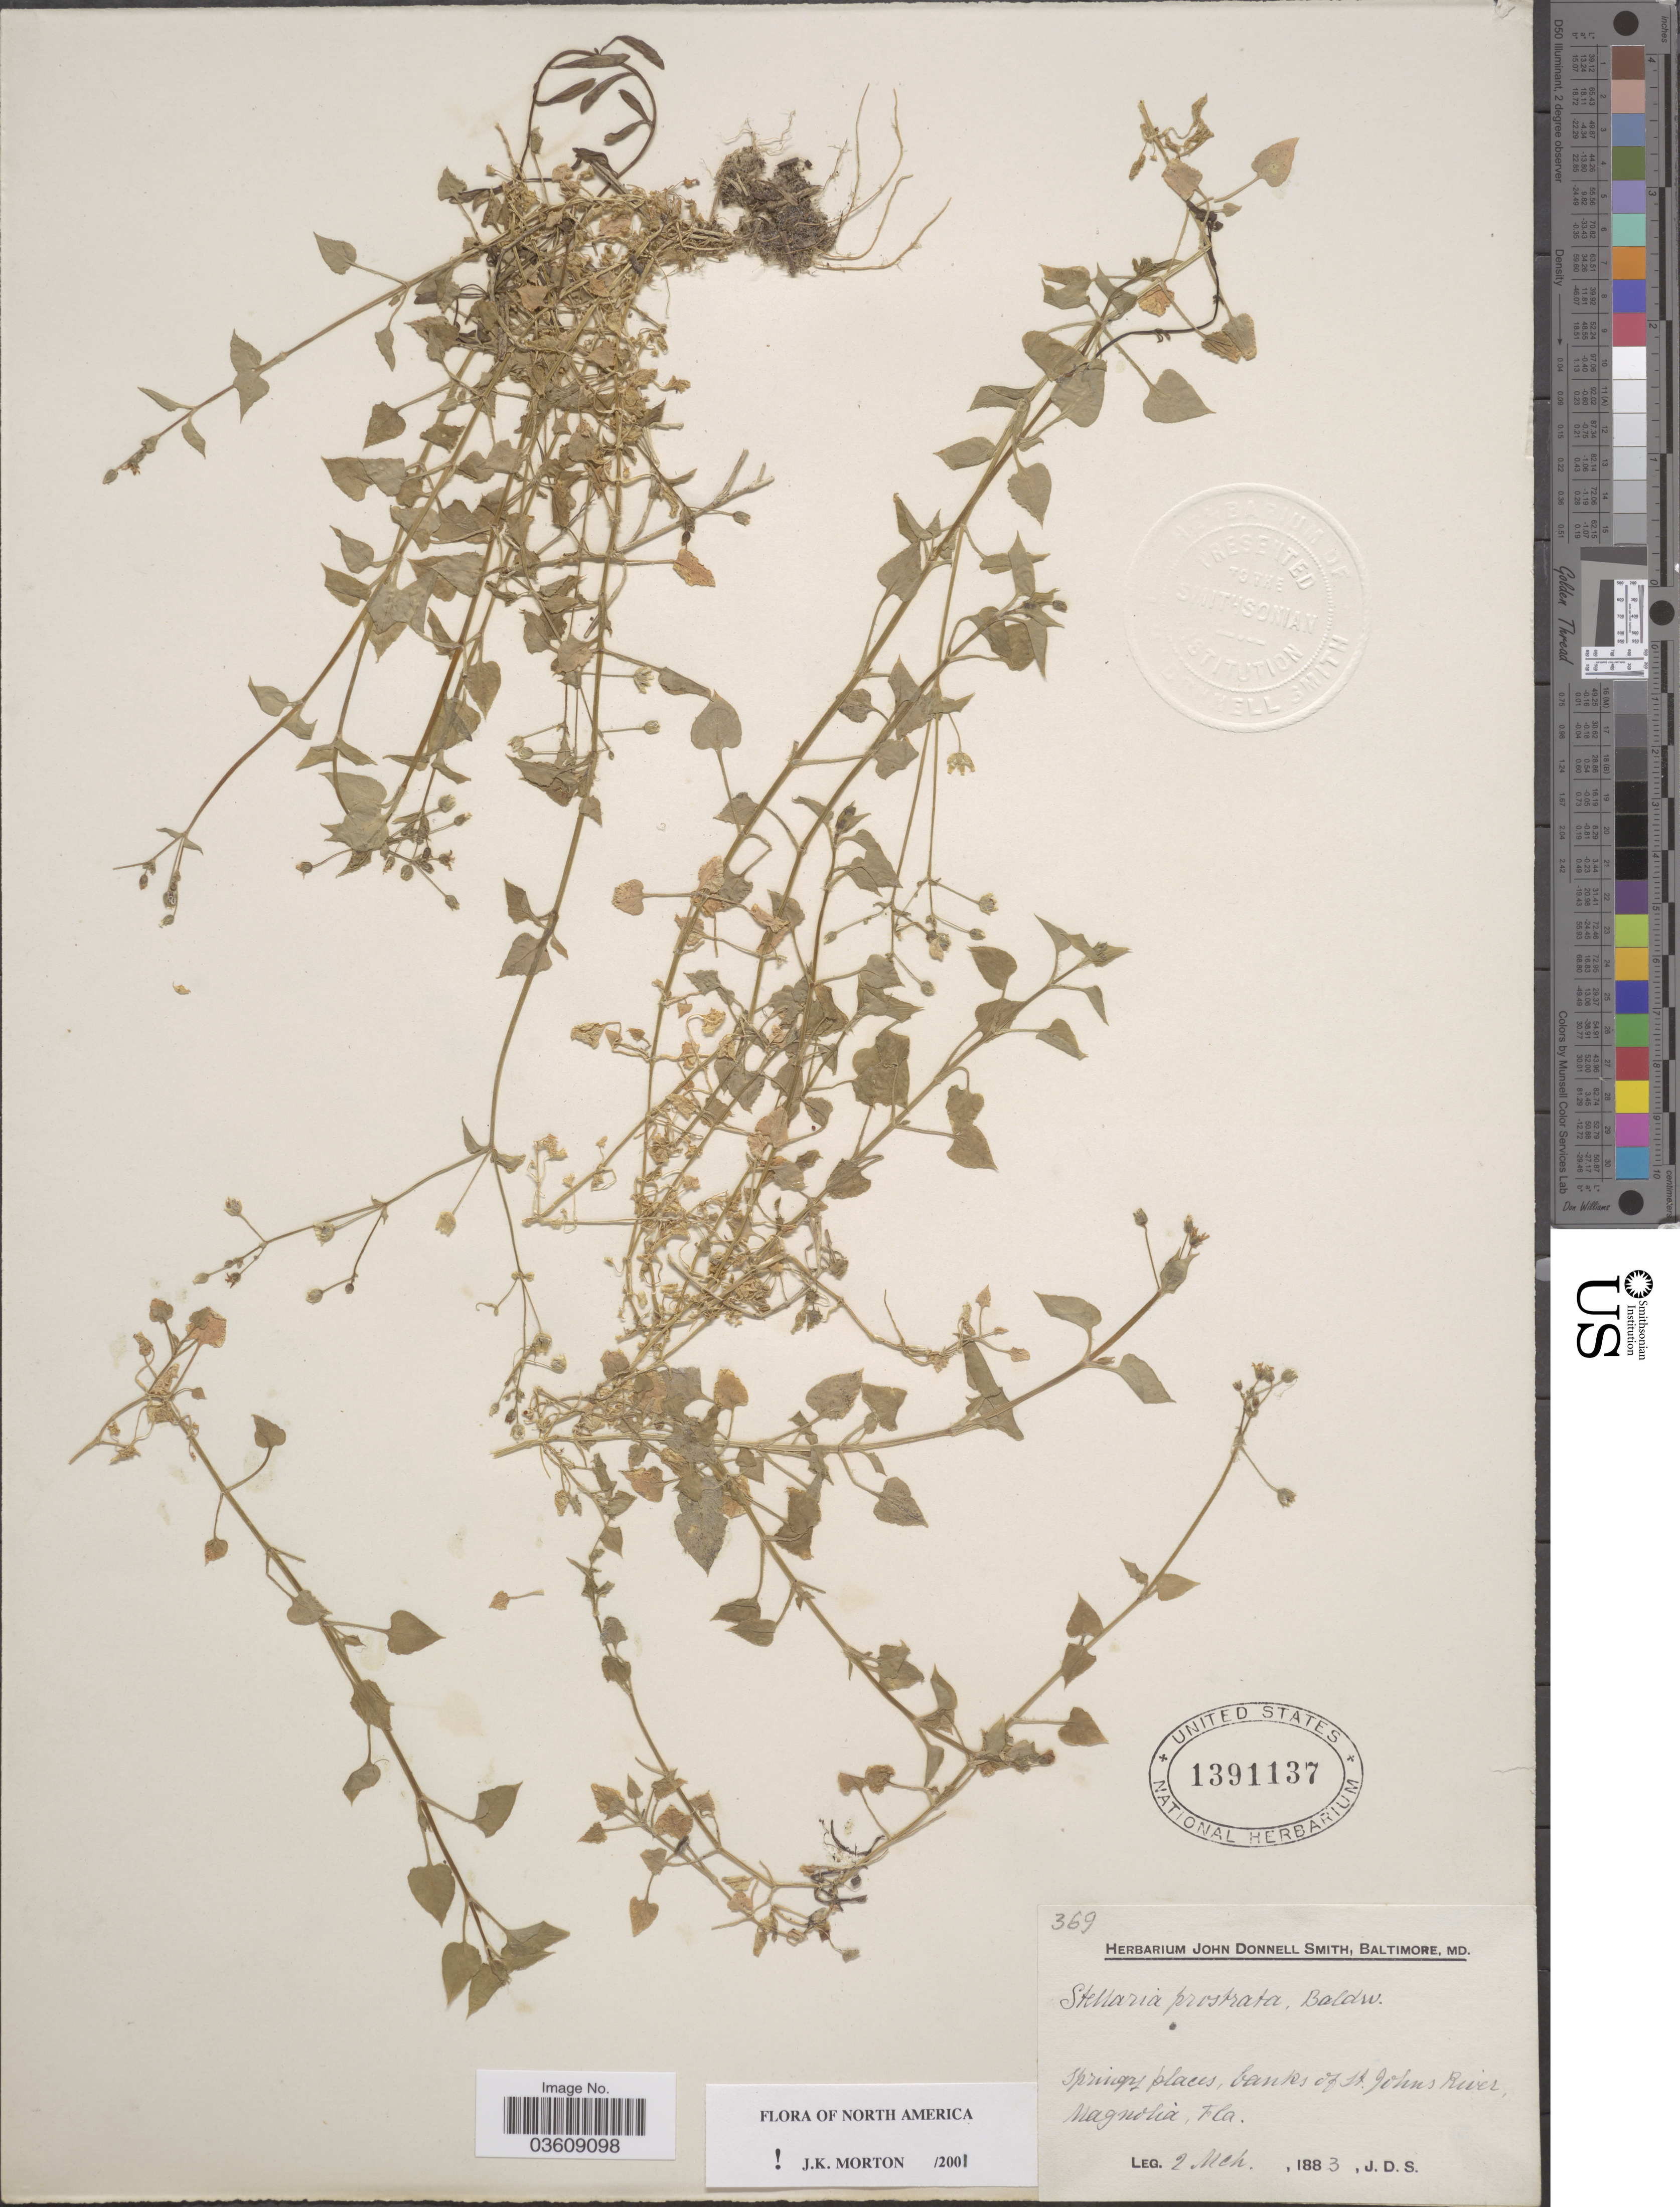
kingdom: Plantae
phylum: Tracheophyta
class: Magnoliopsida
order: Caryophyllales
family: Caryophyllaceae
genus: Stellaria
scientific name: Stellaria prostrata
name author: Baldwin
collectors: J. Donnell Smith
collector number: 369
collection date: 1883-03-02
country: United States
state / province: Florida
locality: Banks of St. Johns River, Magnolia.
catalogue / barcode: US 1391137